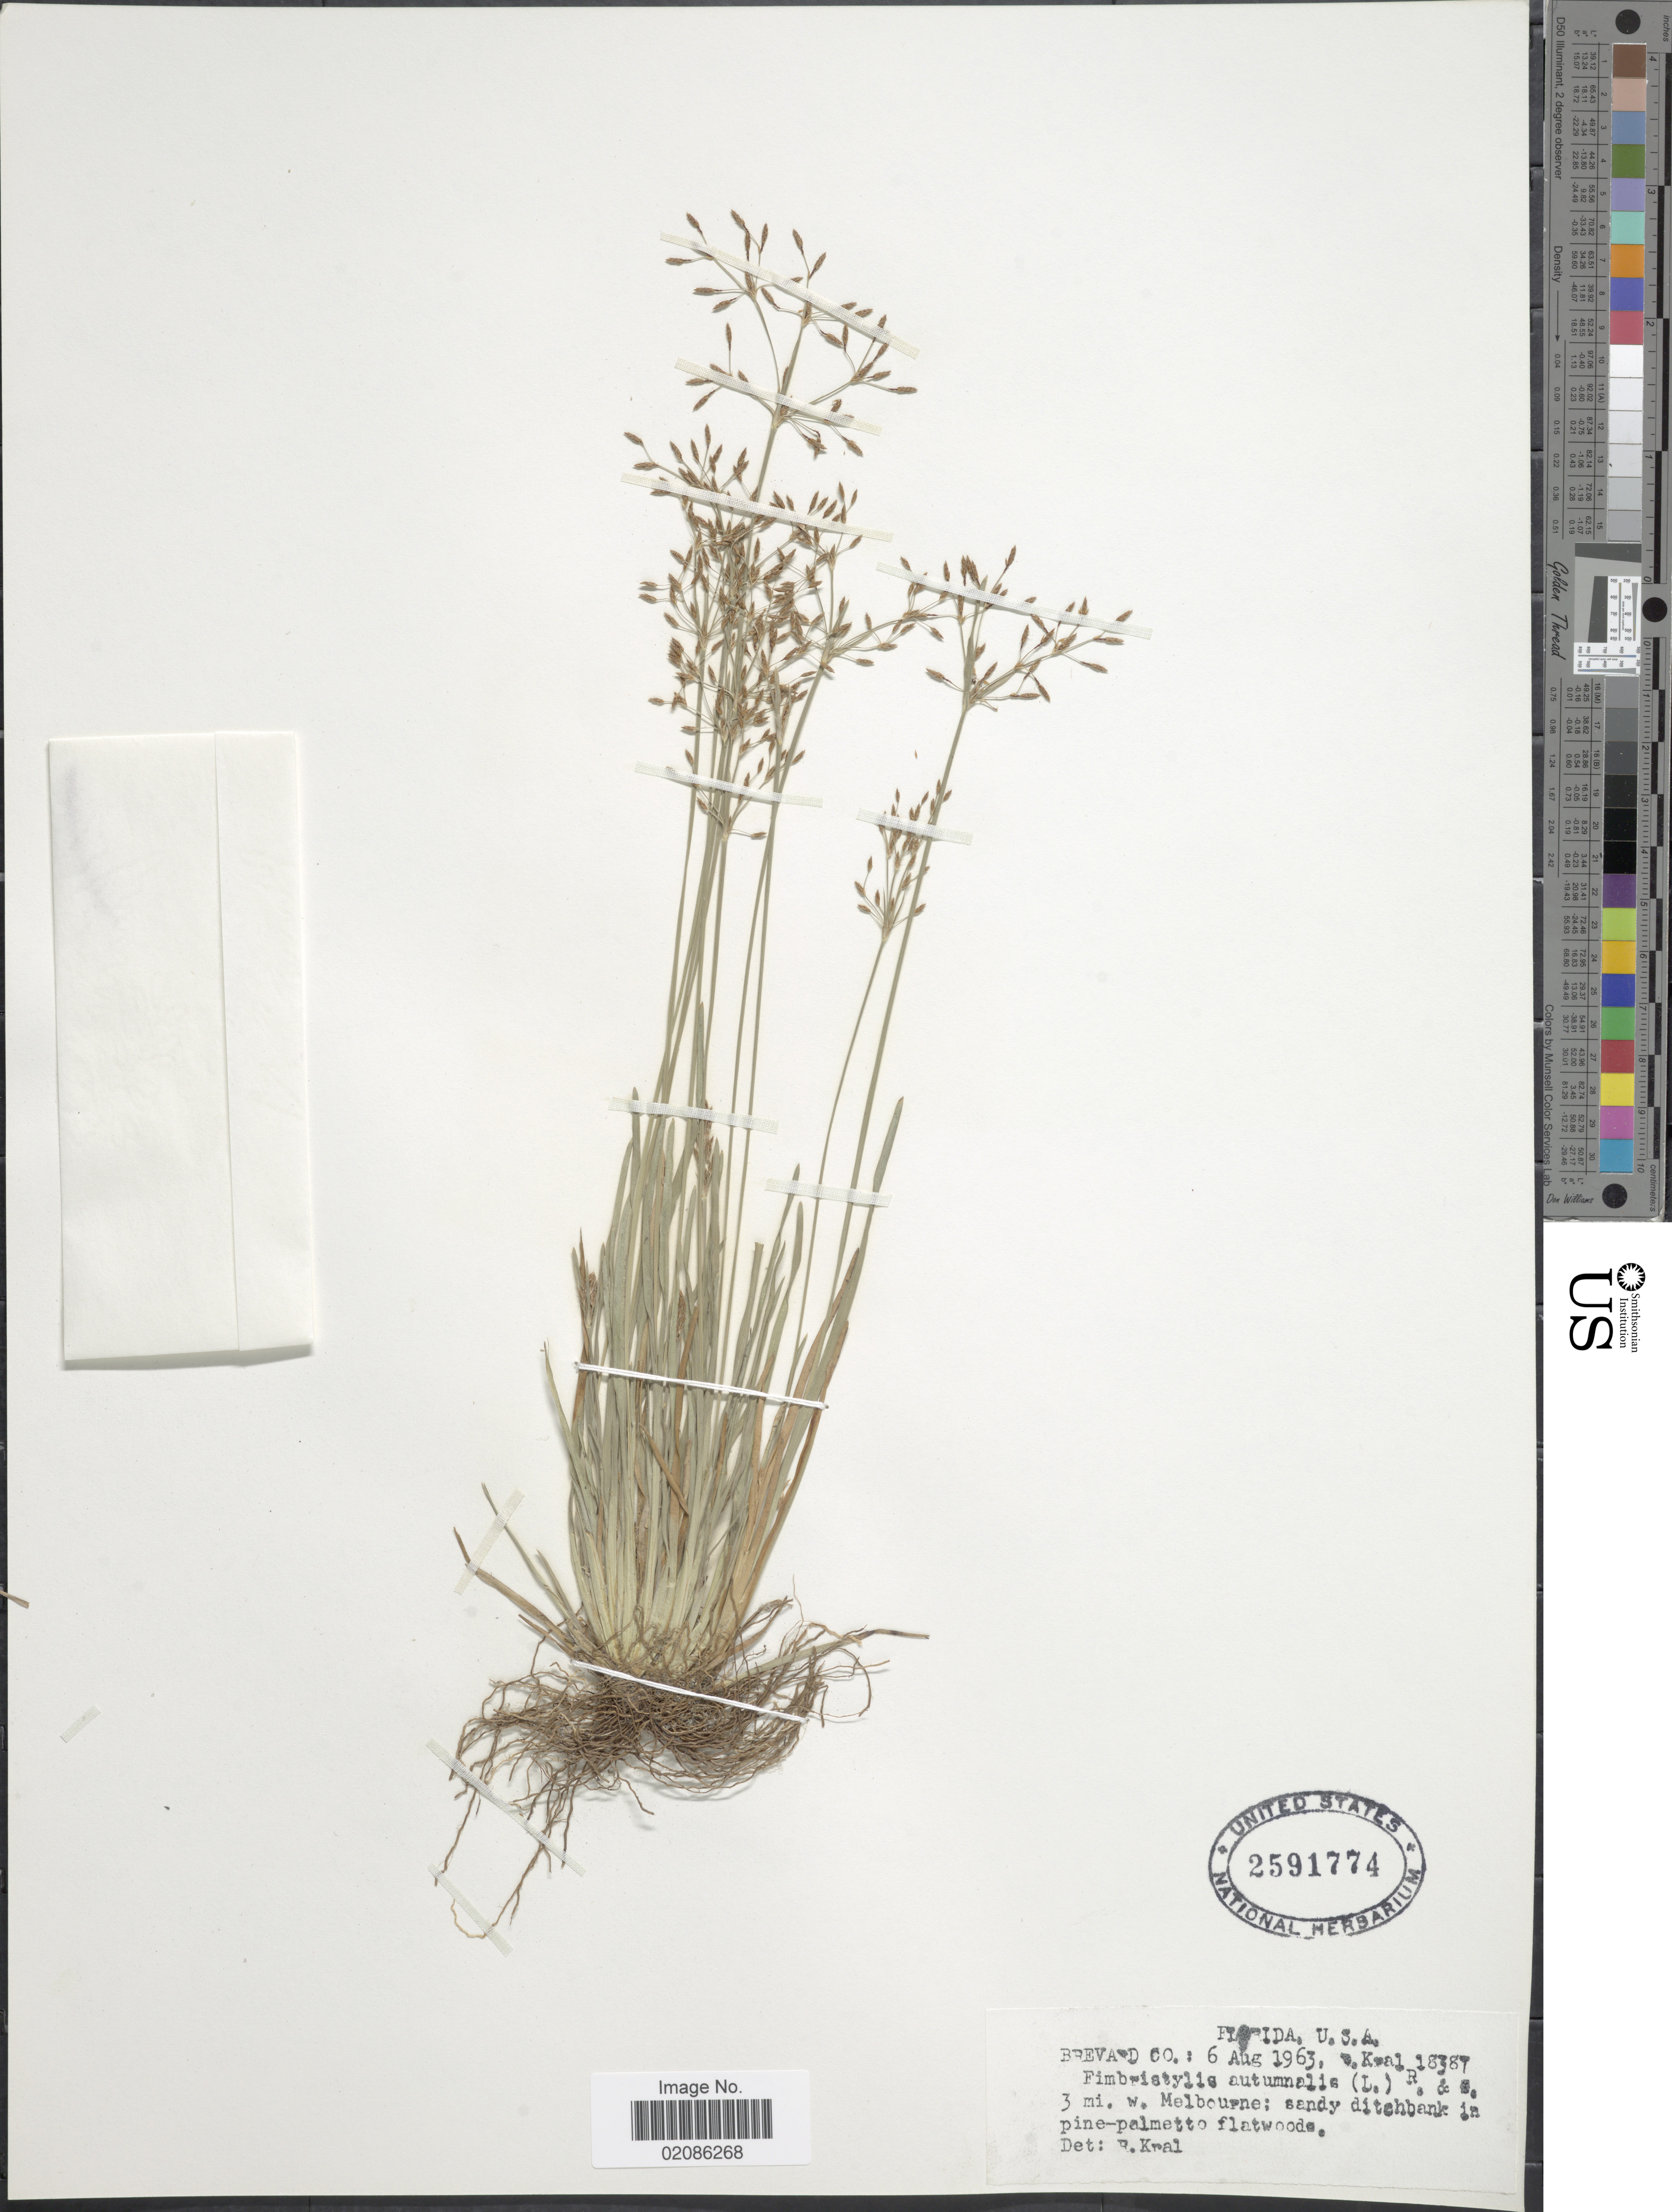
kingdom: Plantae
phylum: Tracheophyta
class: Liliopsida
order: Poales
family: Cyperaceae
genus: Fimbristylis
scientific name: Fimbristylis autumnalis (L.) Roem. & Schult.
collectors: R. Kral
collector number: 18387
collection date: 1963-08-06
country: United States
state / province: Florida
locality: Brevard Co, 3 mi w Melbourne; sandy ditchbank in pine-palmetto flatwoods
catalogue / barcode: US 2591774